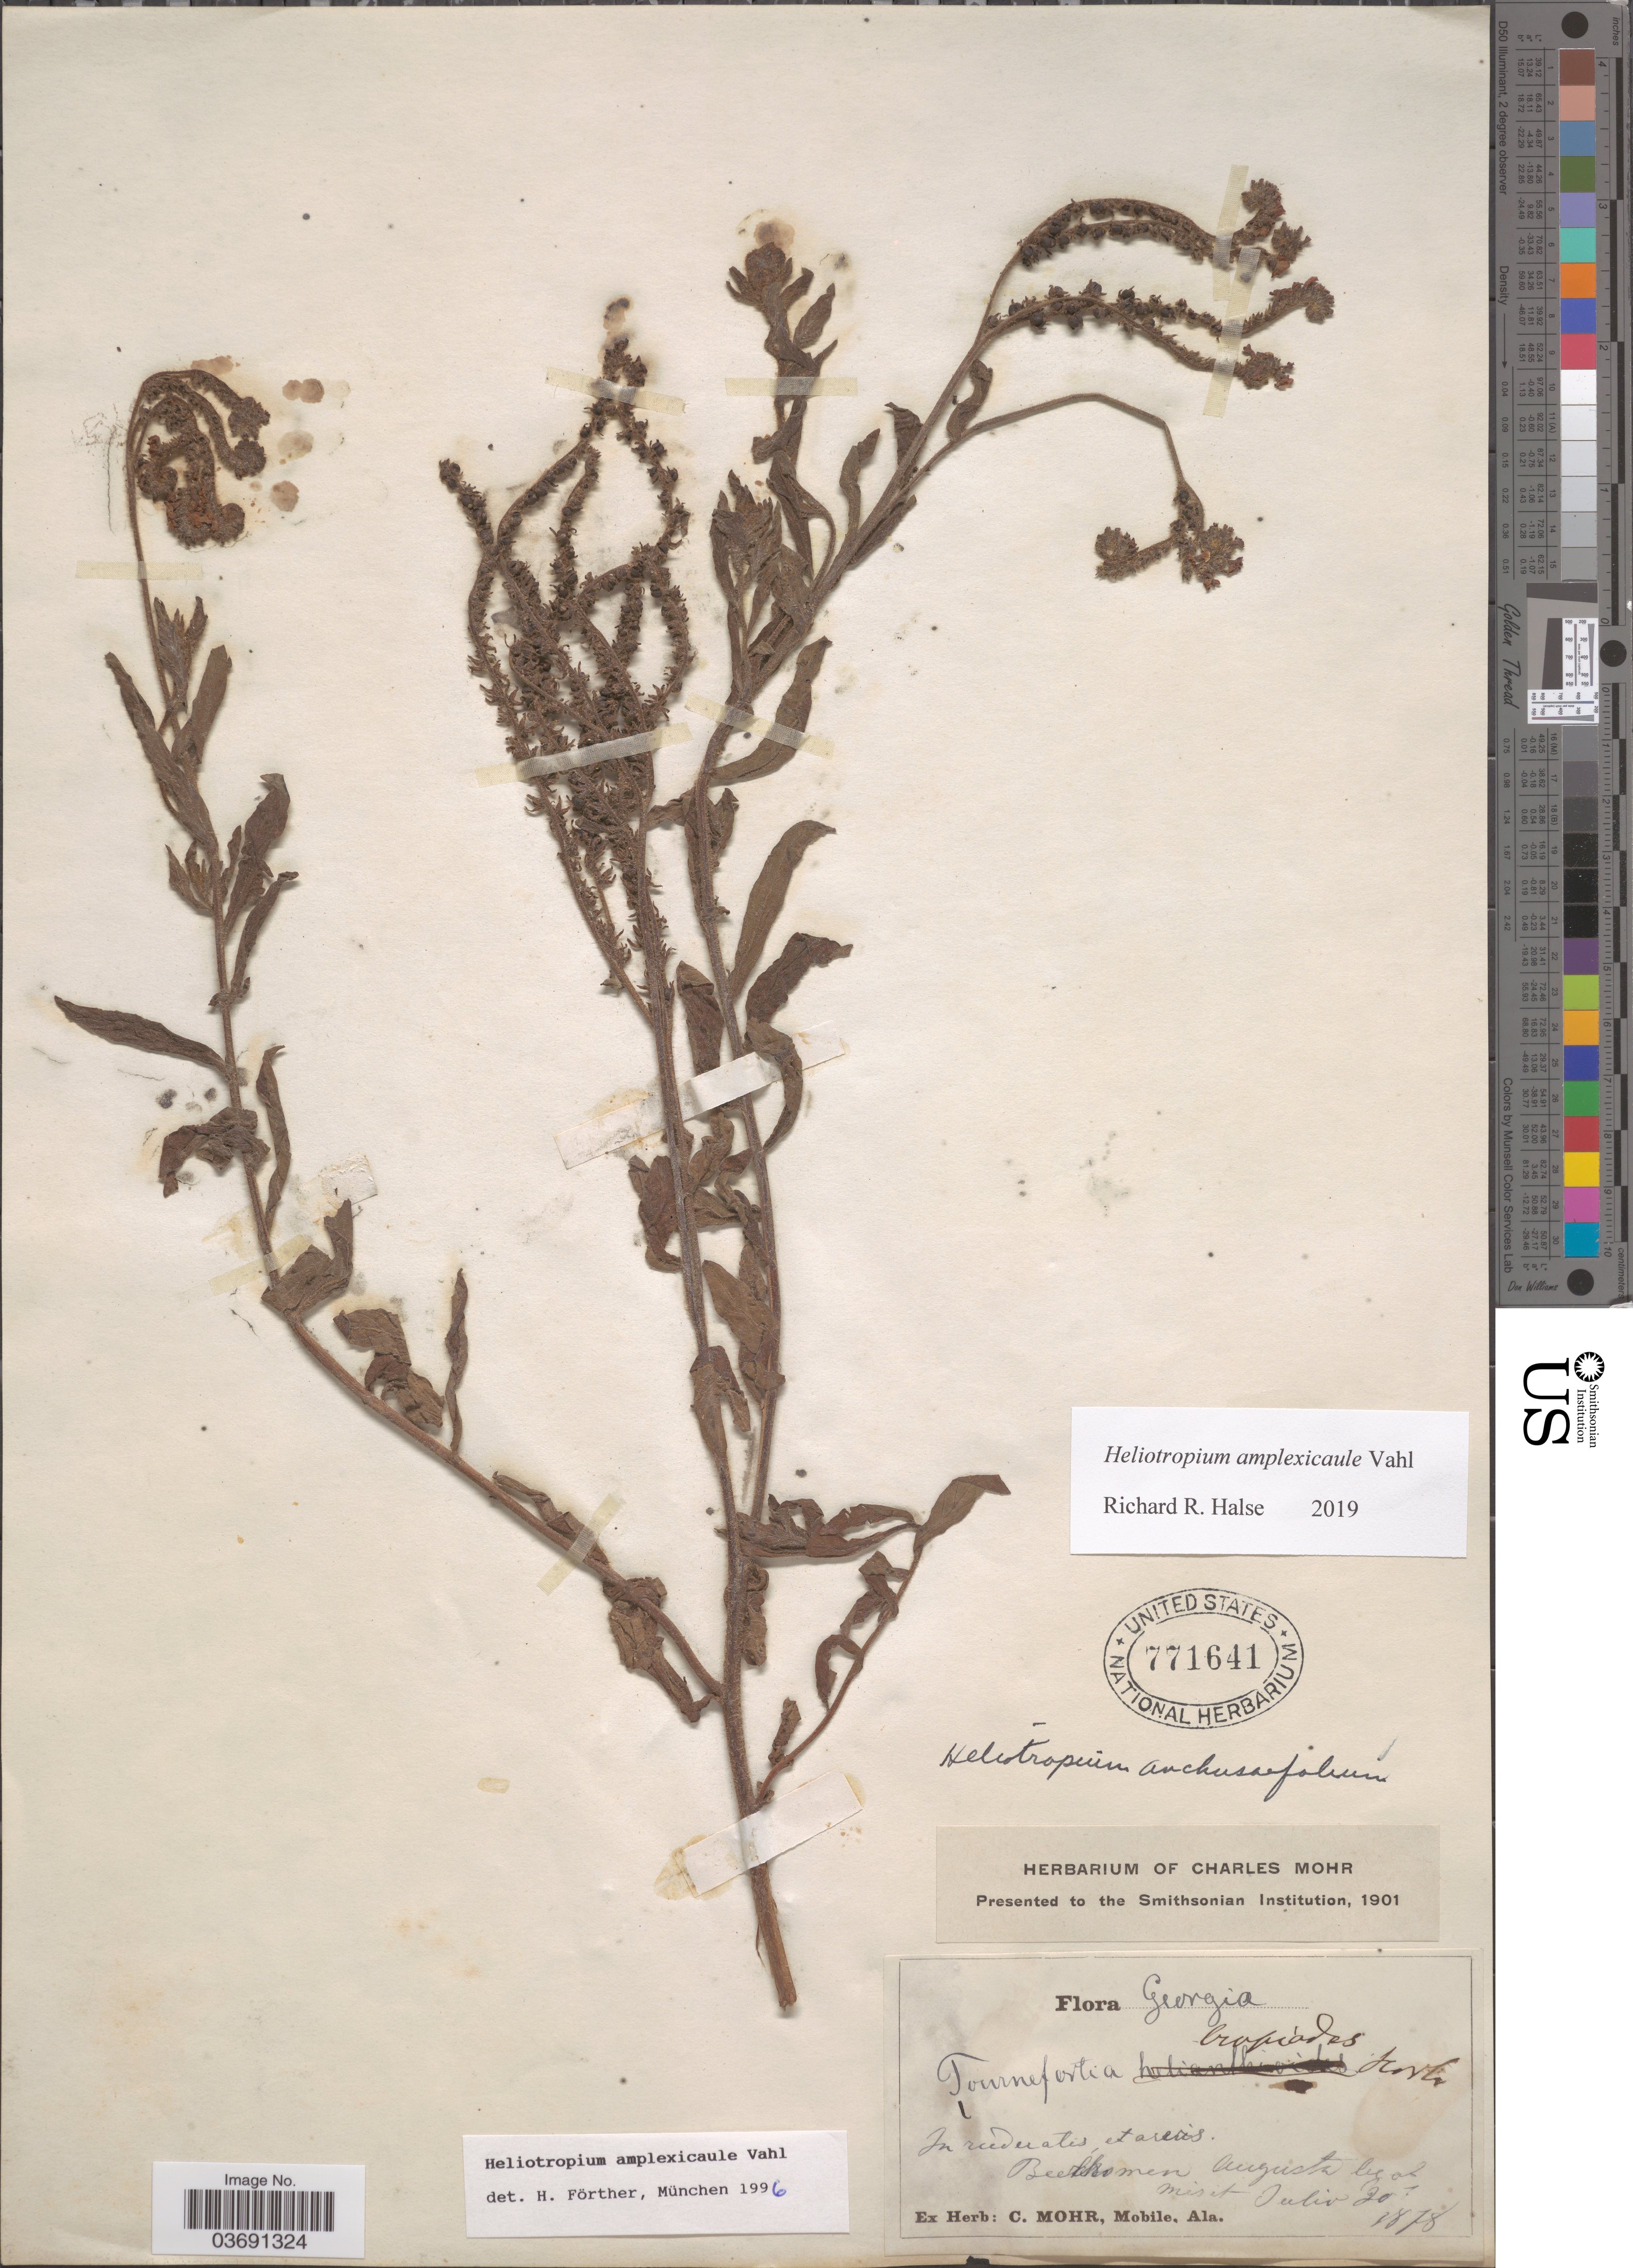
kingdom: Plantae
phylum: Tracheophyta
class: Magnoliopsida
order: Boraginales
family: Heliotropiaceae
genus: Heliotropium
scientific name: Heliotropium amplexicaule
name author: Vahl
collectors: B. Augusta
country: United States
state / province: Georgia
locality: In ruderatis et arenas.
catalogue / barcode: US 771641